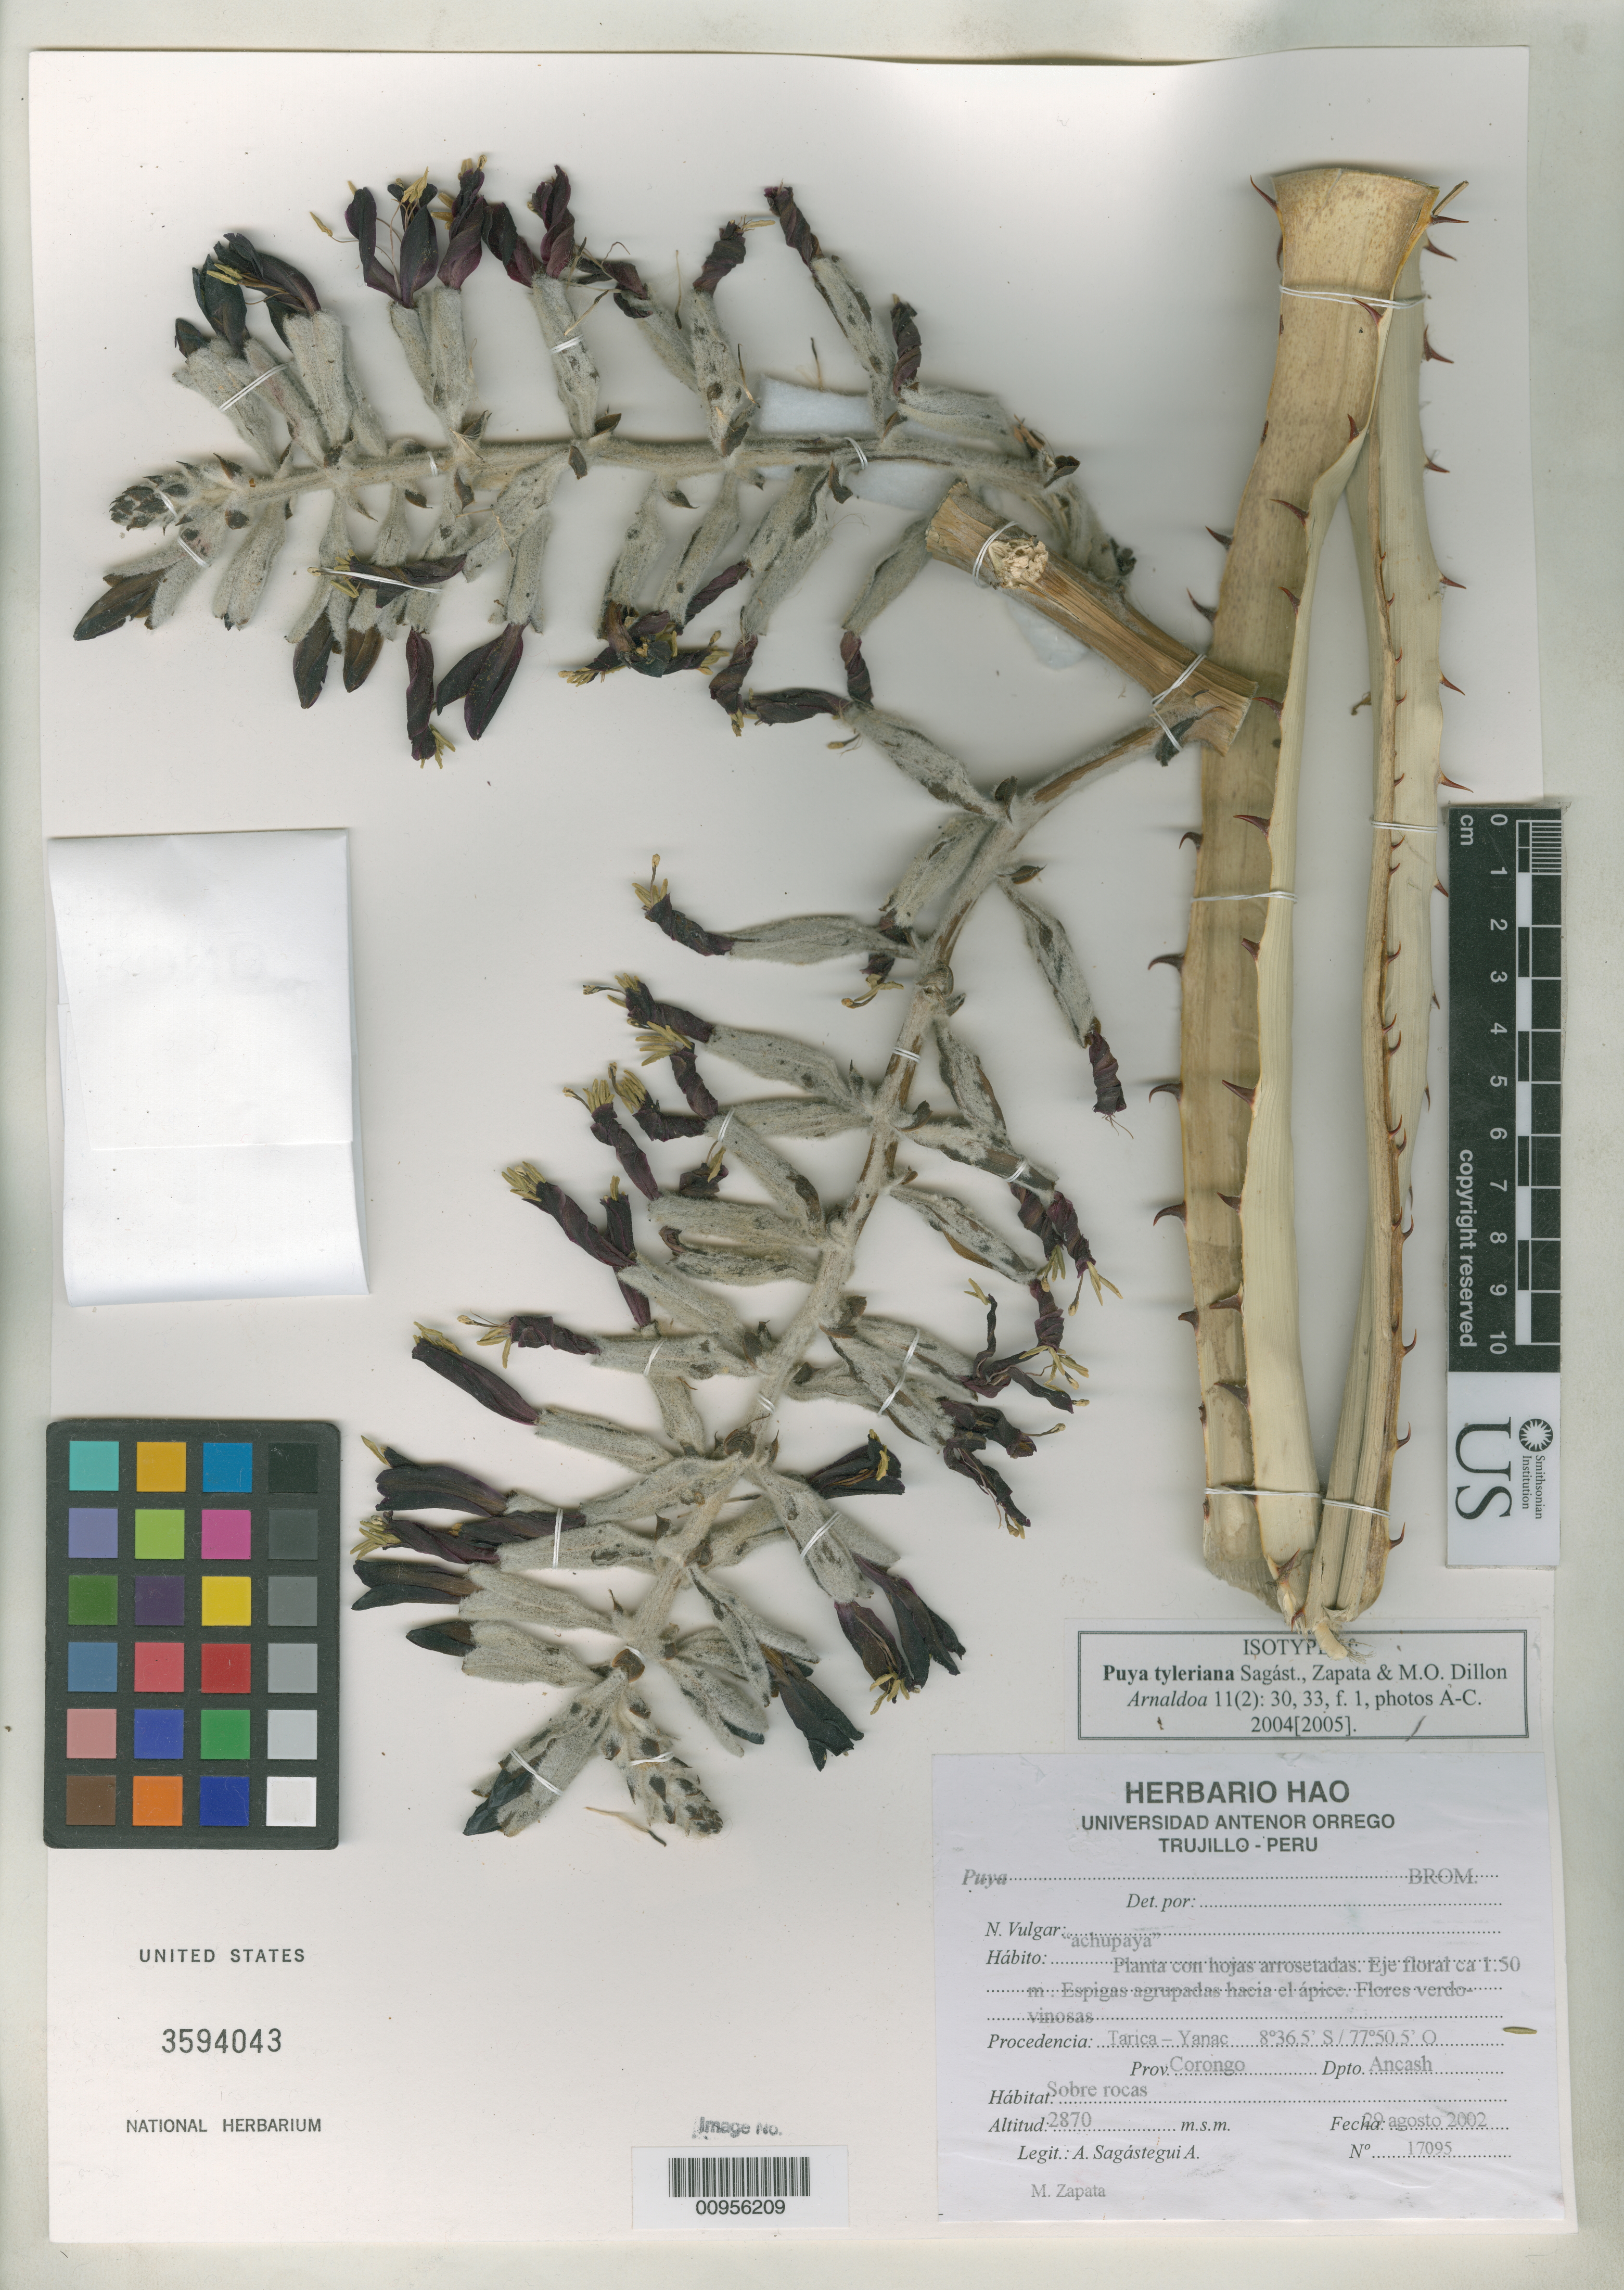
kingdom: Plantae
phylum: Tracheophyta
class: Liliopsida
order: Poales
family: Bromeliaceae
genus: Puya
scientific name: Puya tyleriana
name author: Sagást. & et al.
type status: Isotype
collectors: A. Sagástegui A.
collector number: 17095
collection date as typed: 29 Aug 2002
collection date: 2002-08-29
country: Peru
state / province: Ancash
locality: Procedencia Tarica-Yanac, Prov. Corongo, Dpto. Ancash.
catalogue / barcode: US 3594043